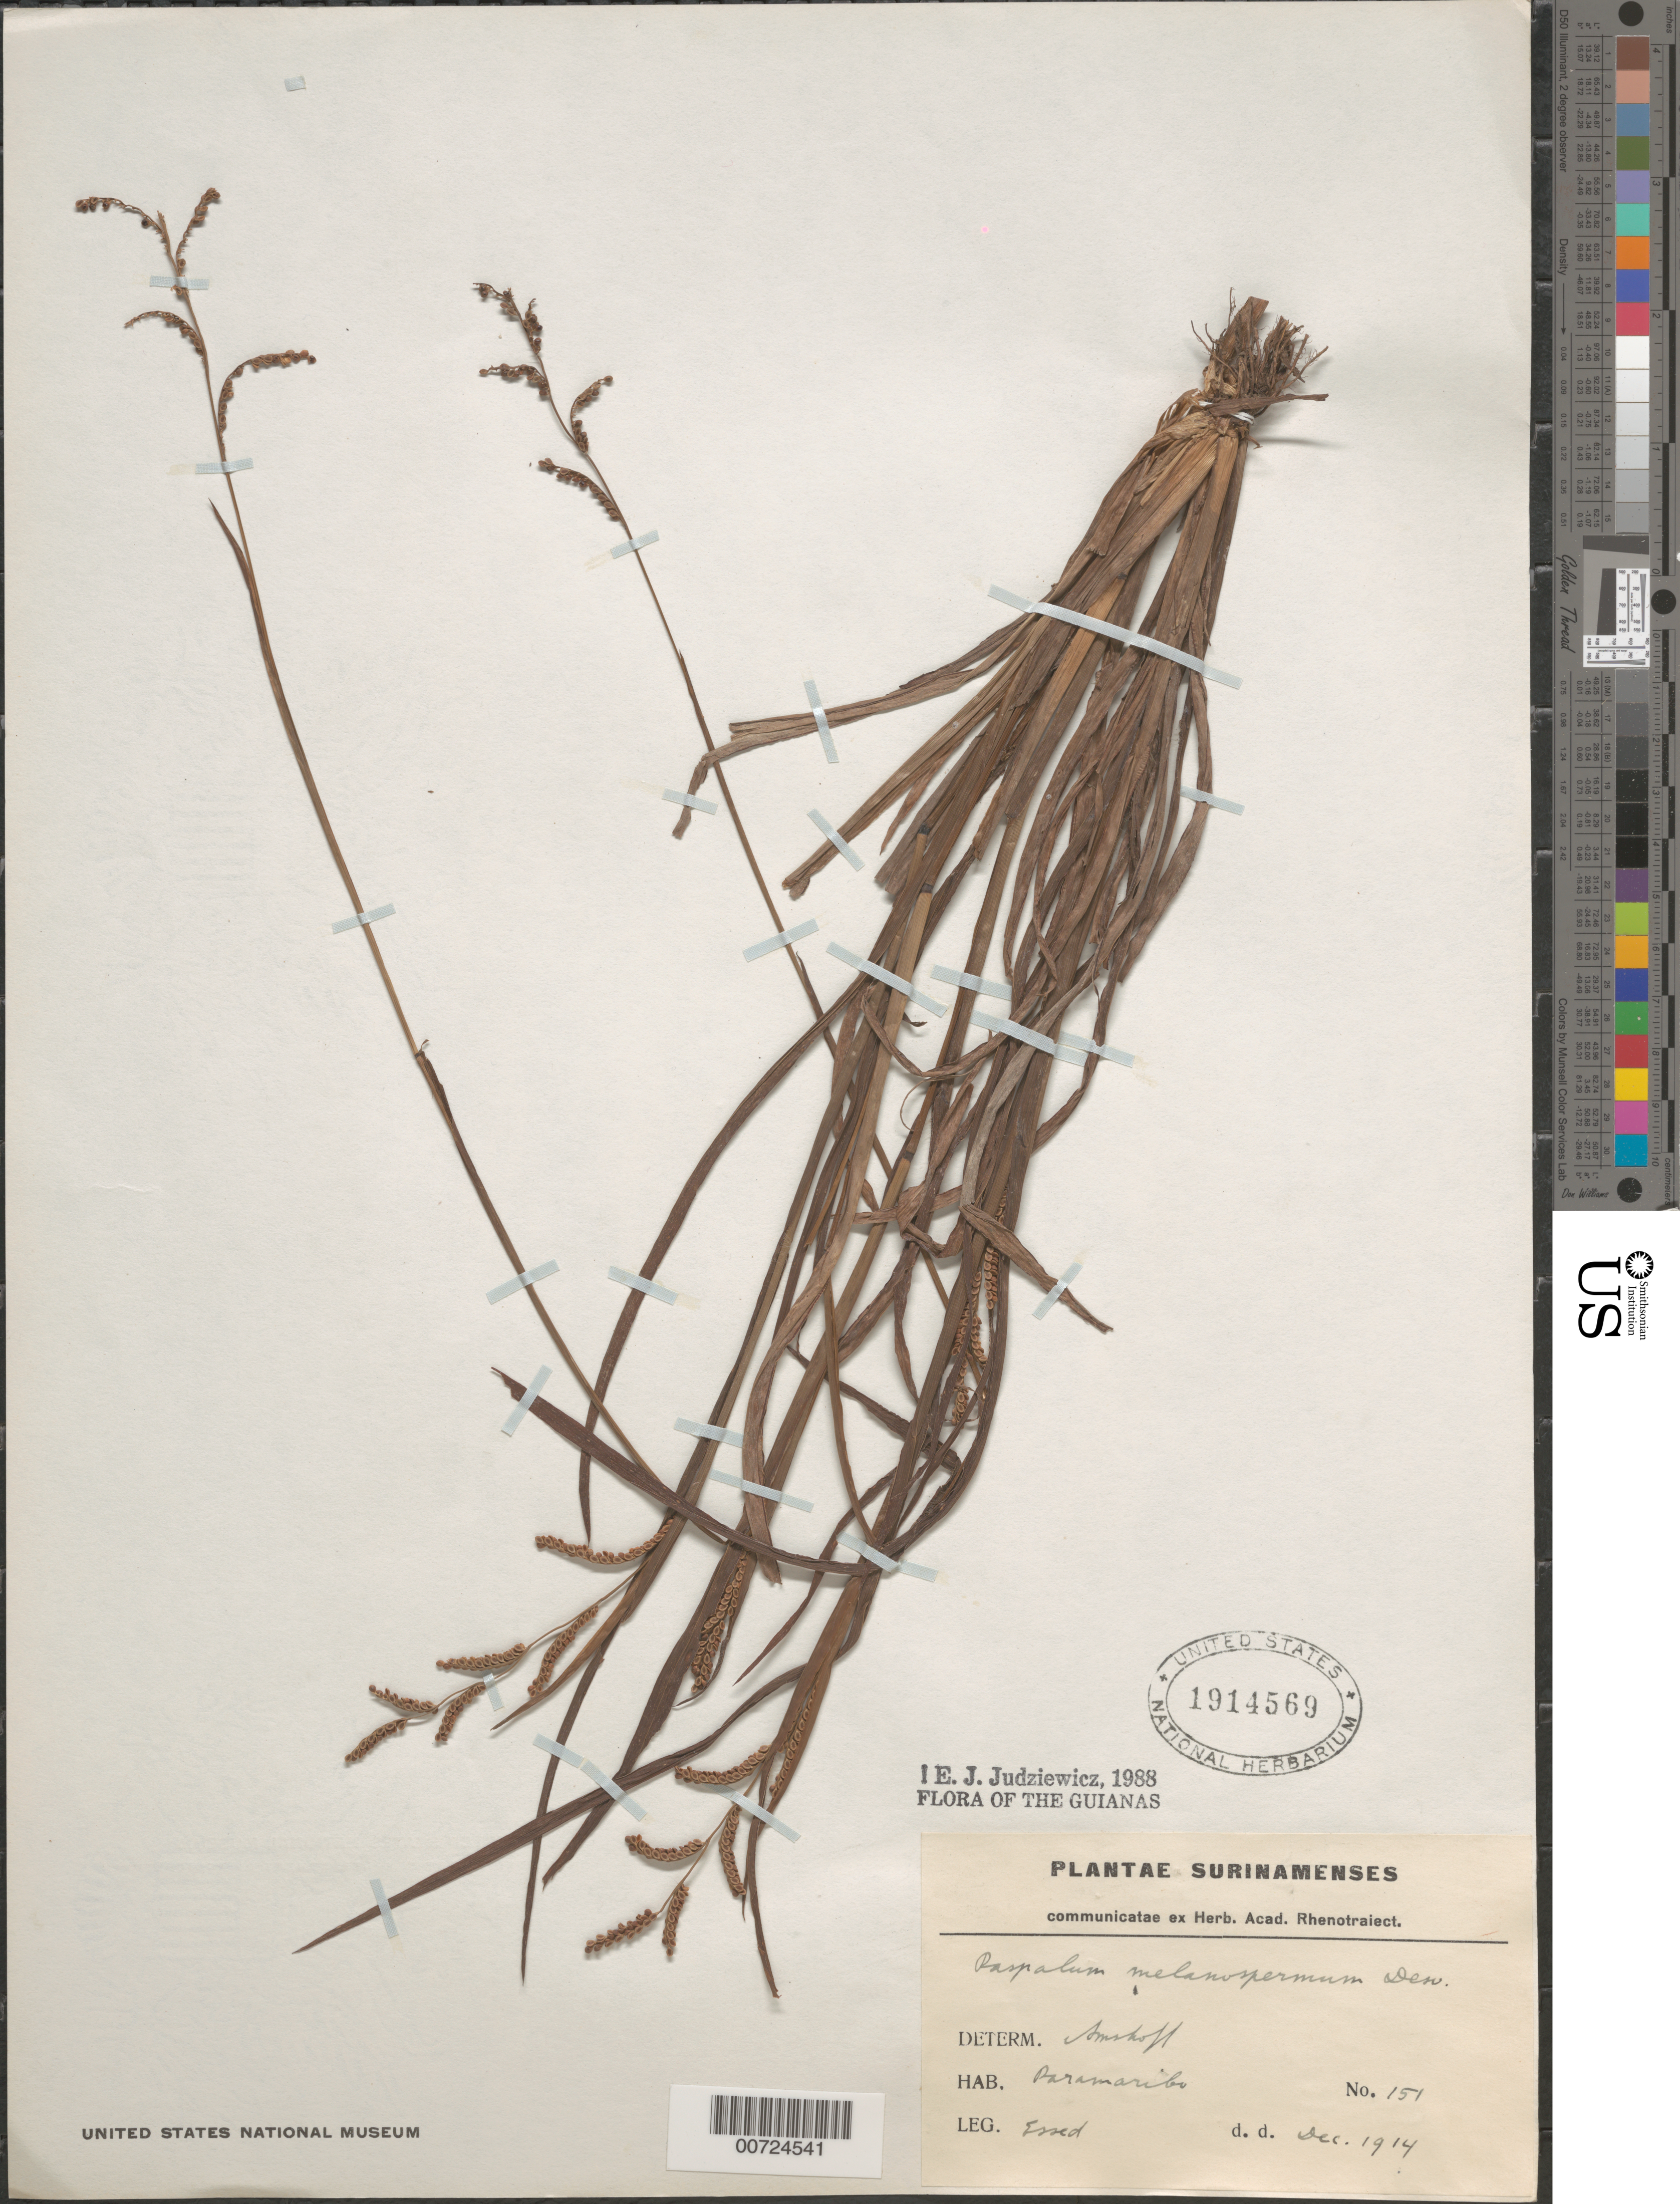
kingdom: Plantae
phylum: Tracheophyta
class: Liliopsida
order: Poales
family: Poaceae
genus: Paspalum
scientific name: Paspalum melanospermum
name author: Desv. ex Poir.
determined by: Judziewicz, E. J.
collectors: E. Essed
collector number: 151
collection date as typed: Dec-14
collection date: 1914-12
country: Suriname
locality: Paramaribo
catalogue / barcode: US 1914569